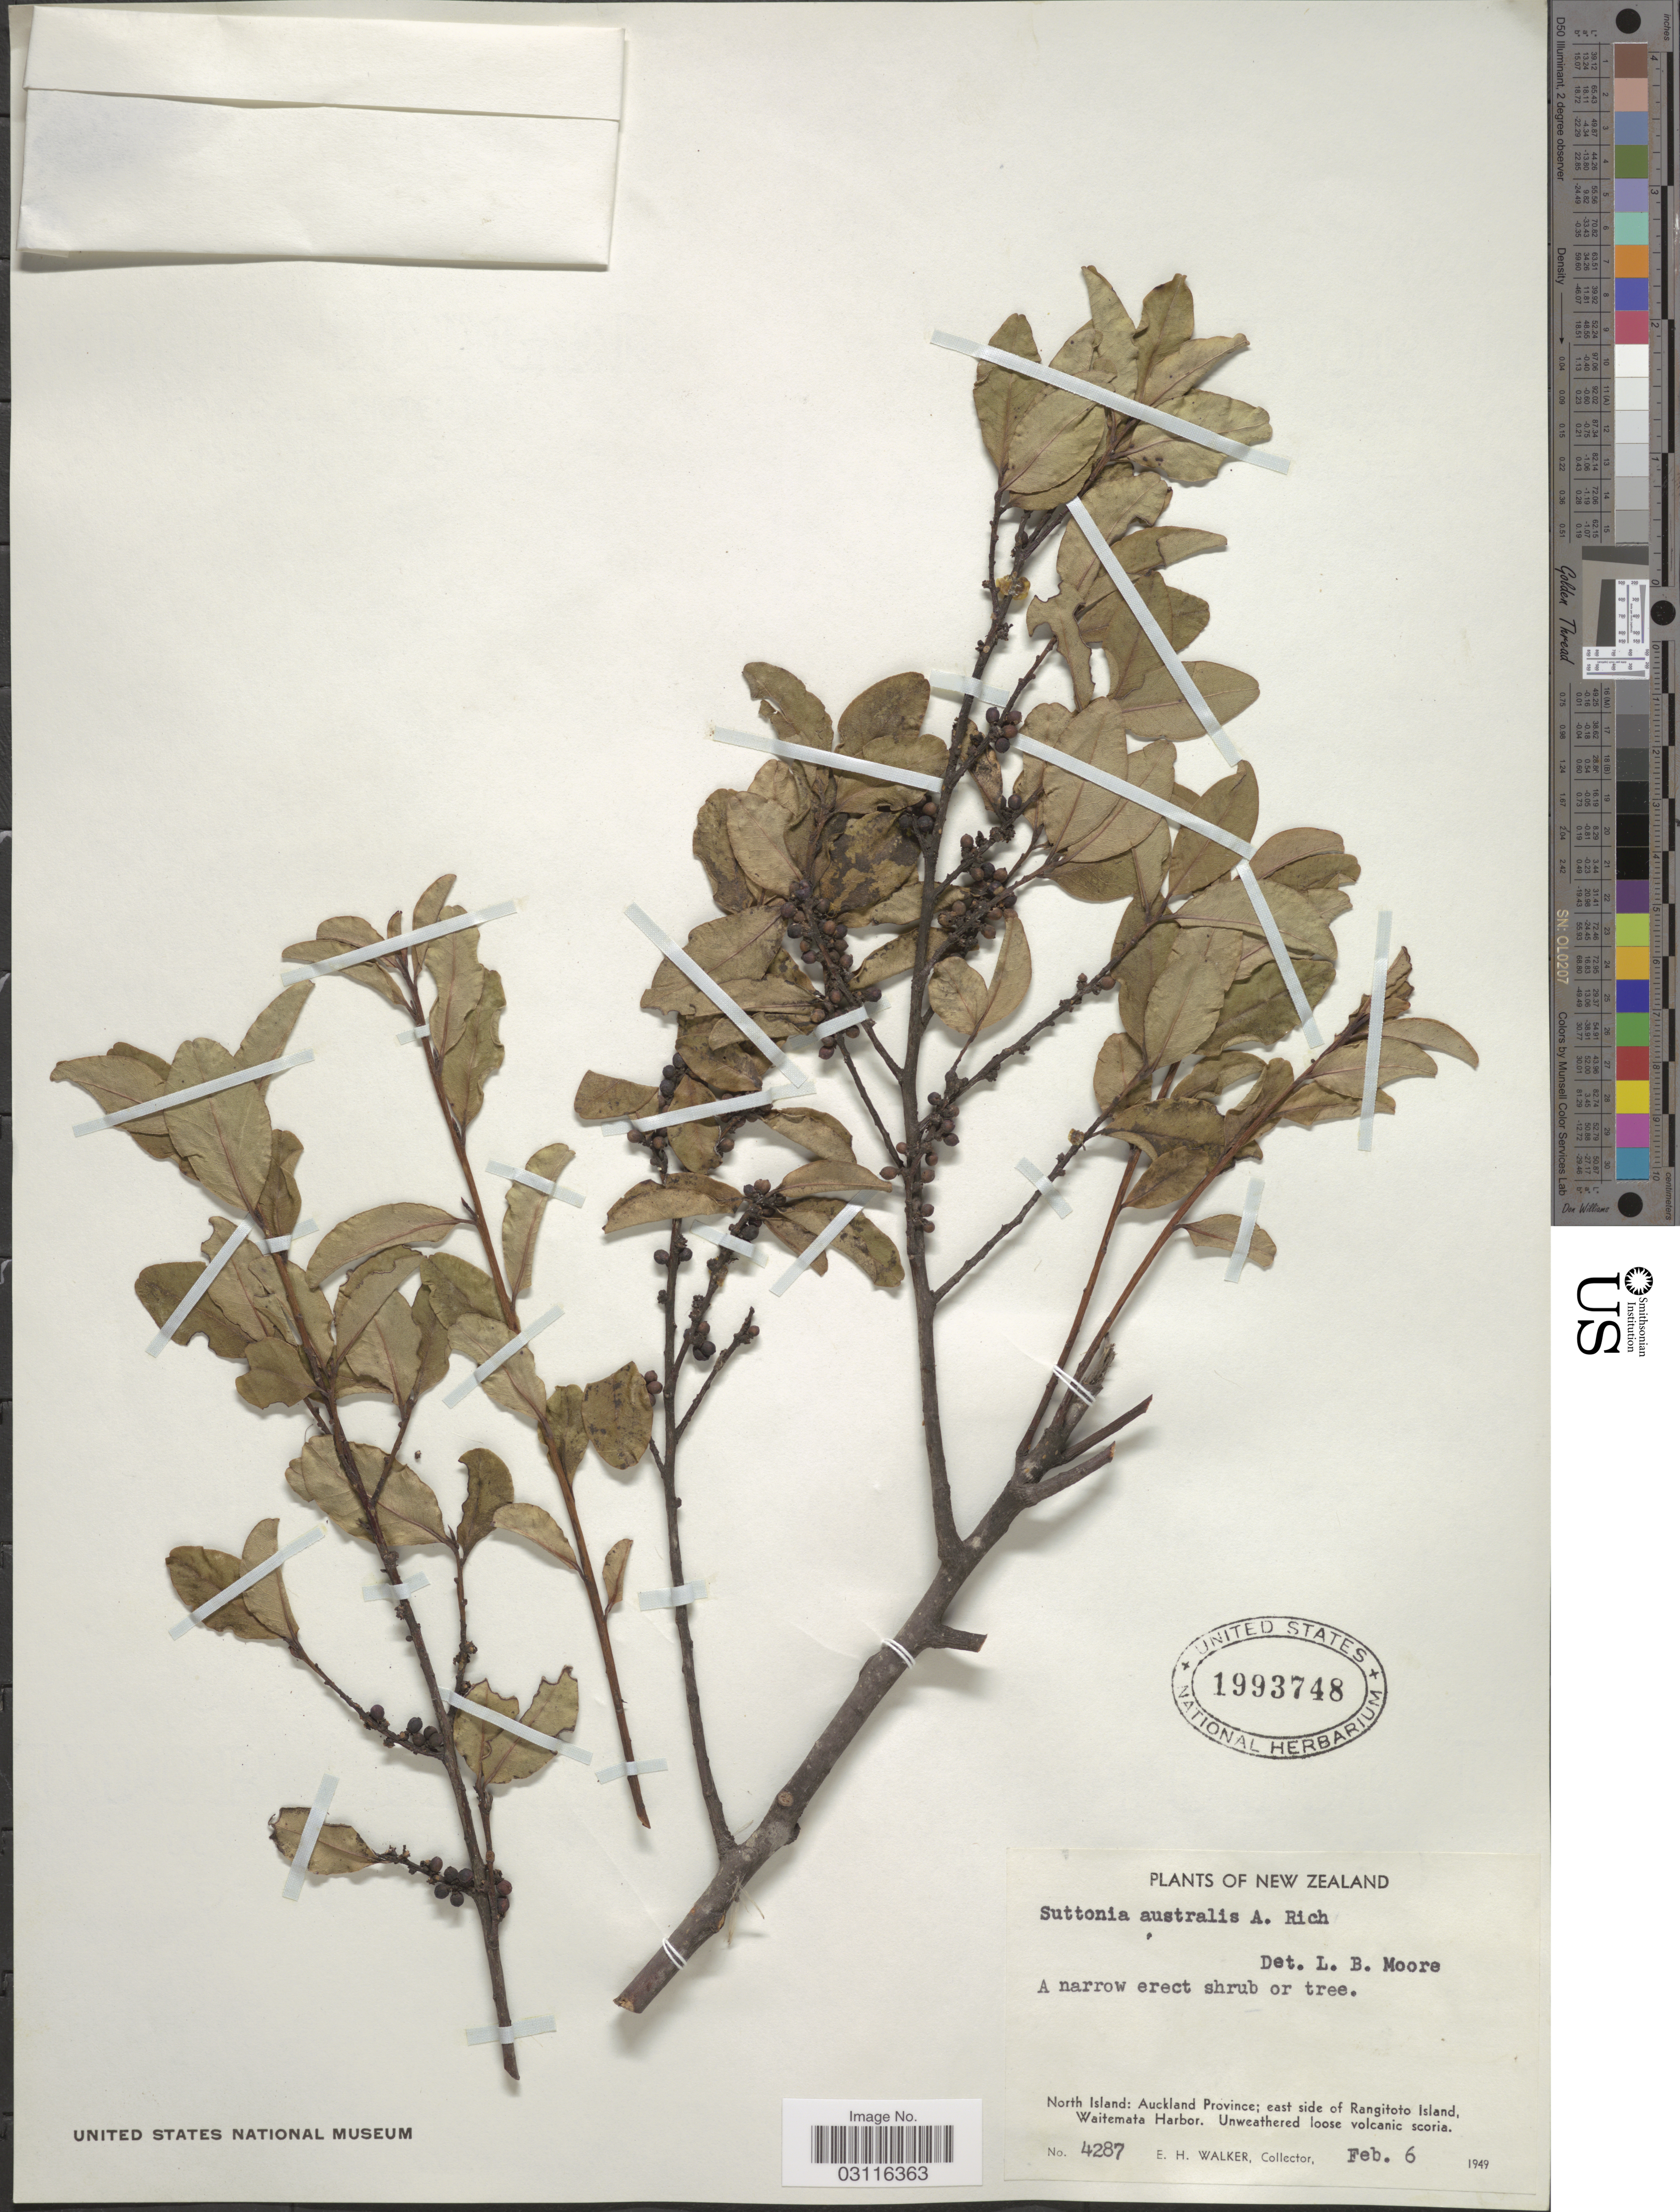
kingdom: Plantae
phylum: Tracheophyta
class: Magnoliopsida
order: Ericales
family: Primulaceae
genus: Suttonia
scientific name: Suttonia australis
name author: A. Rich.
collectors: E. H. Walker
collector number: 4287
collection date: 1949-02-06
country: New Zealand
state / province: Auckland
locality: North Island: east side of Rangitoto Island, Waitemata Harbor.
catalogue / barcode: US 1993748